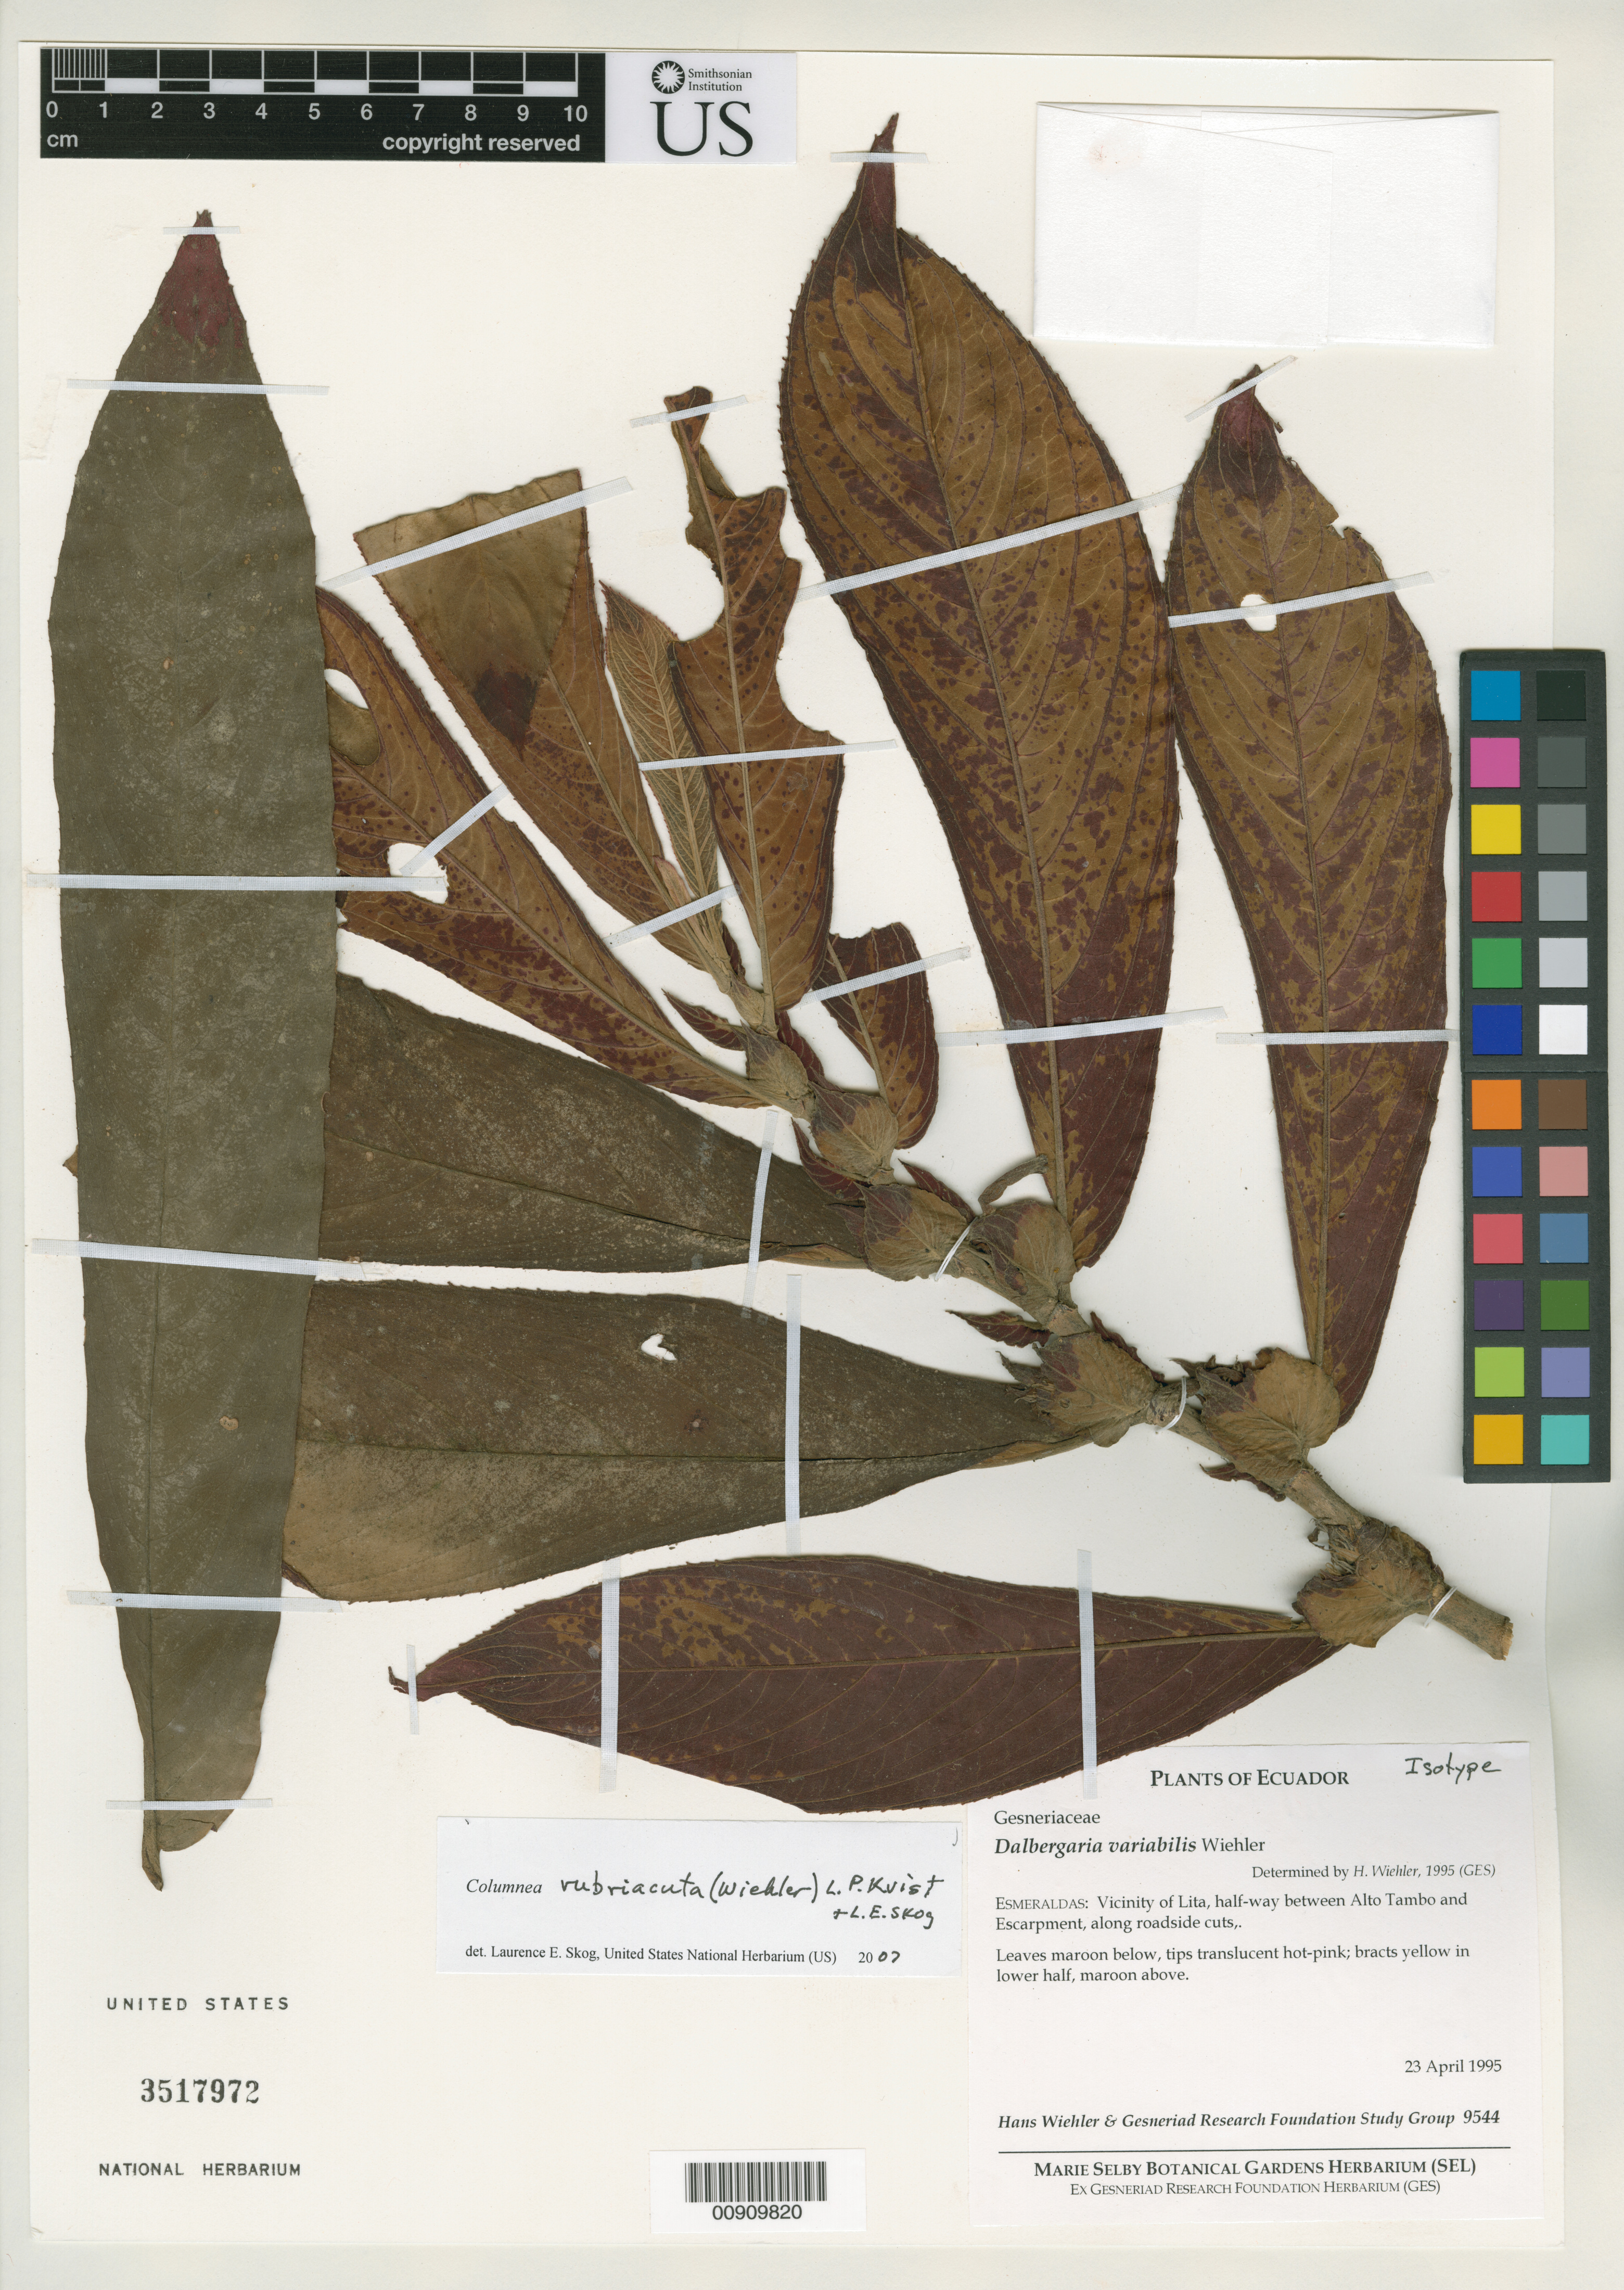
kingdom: Plantae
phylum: Tracheophyta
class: Magnoliopsida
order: Lamiales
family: Gesneriaceae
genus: Dalbergaria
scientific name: Dalbergaria variabilis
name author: Wiehler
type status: Isotype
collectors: H. J. Wiehler & GRF Expedition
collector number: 9544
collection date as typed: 23 Apr 1995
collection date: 1995-04-23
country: Ecuador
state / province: Esmeraldas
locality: Esmeraldas: vicinity of Lita, half-way between Alto Tambo and Escarpment, along roadside cuts.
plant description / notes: Cited by J.R. Clark et al., Selbyana 24: 119-140 (2003).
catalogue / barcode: US 3517972